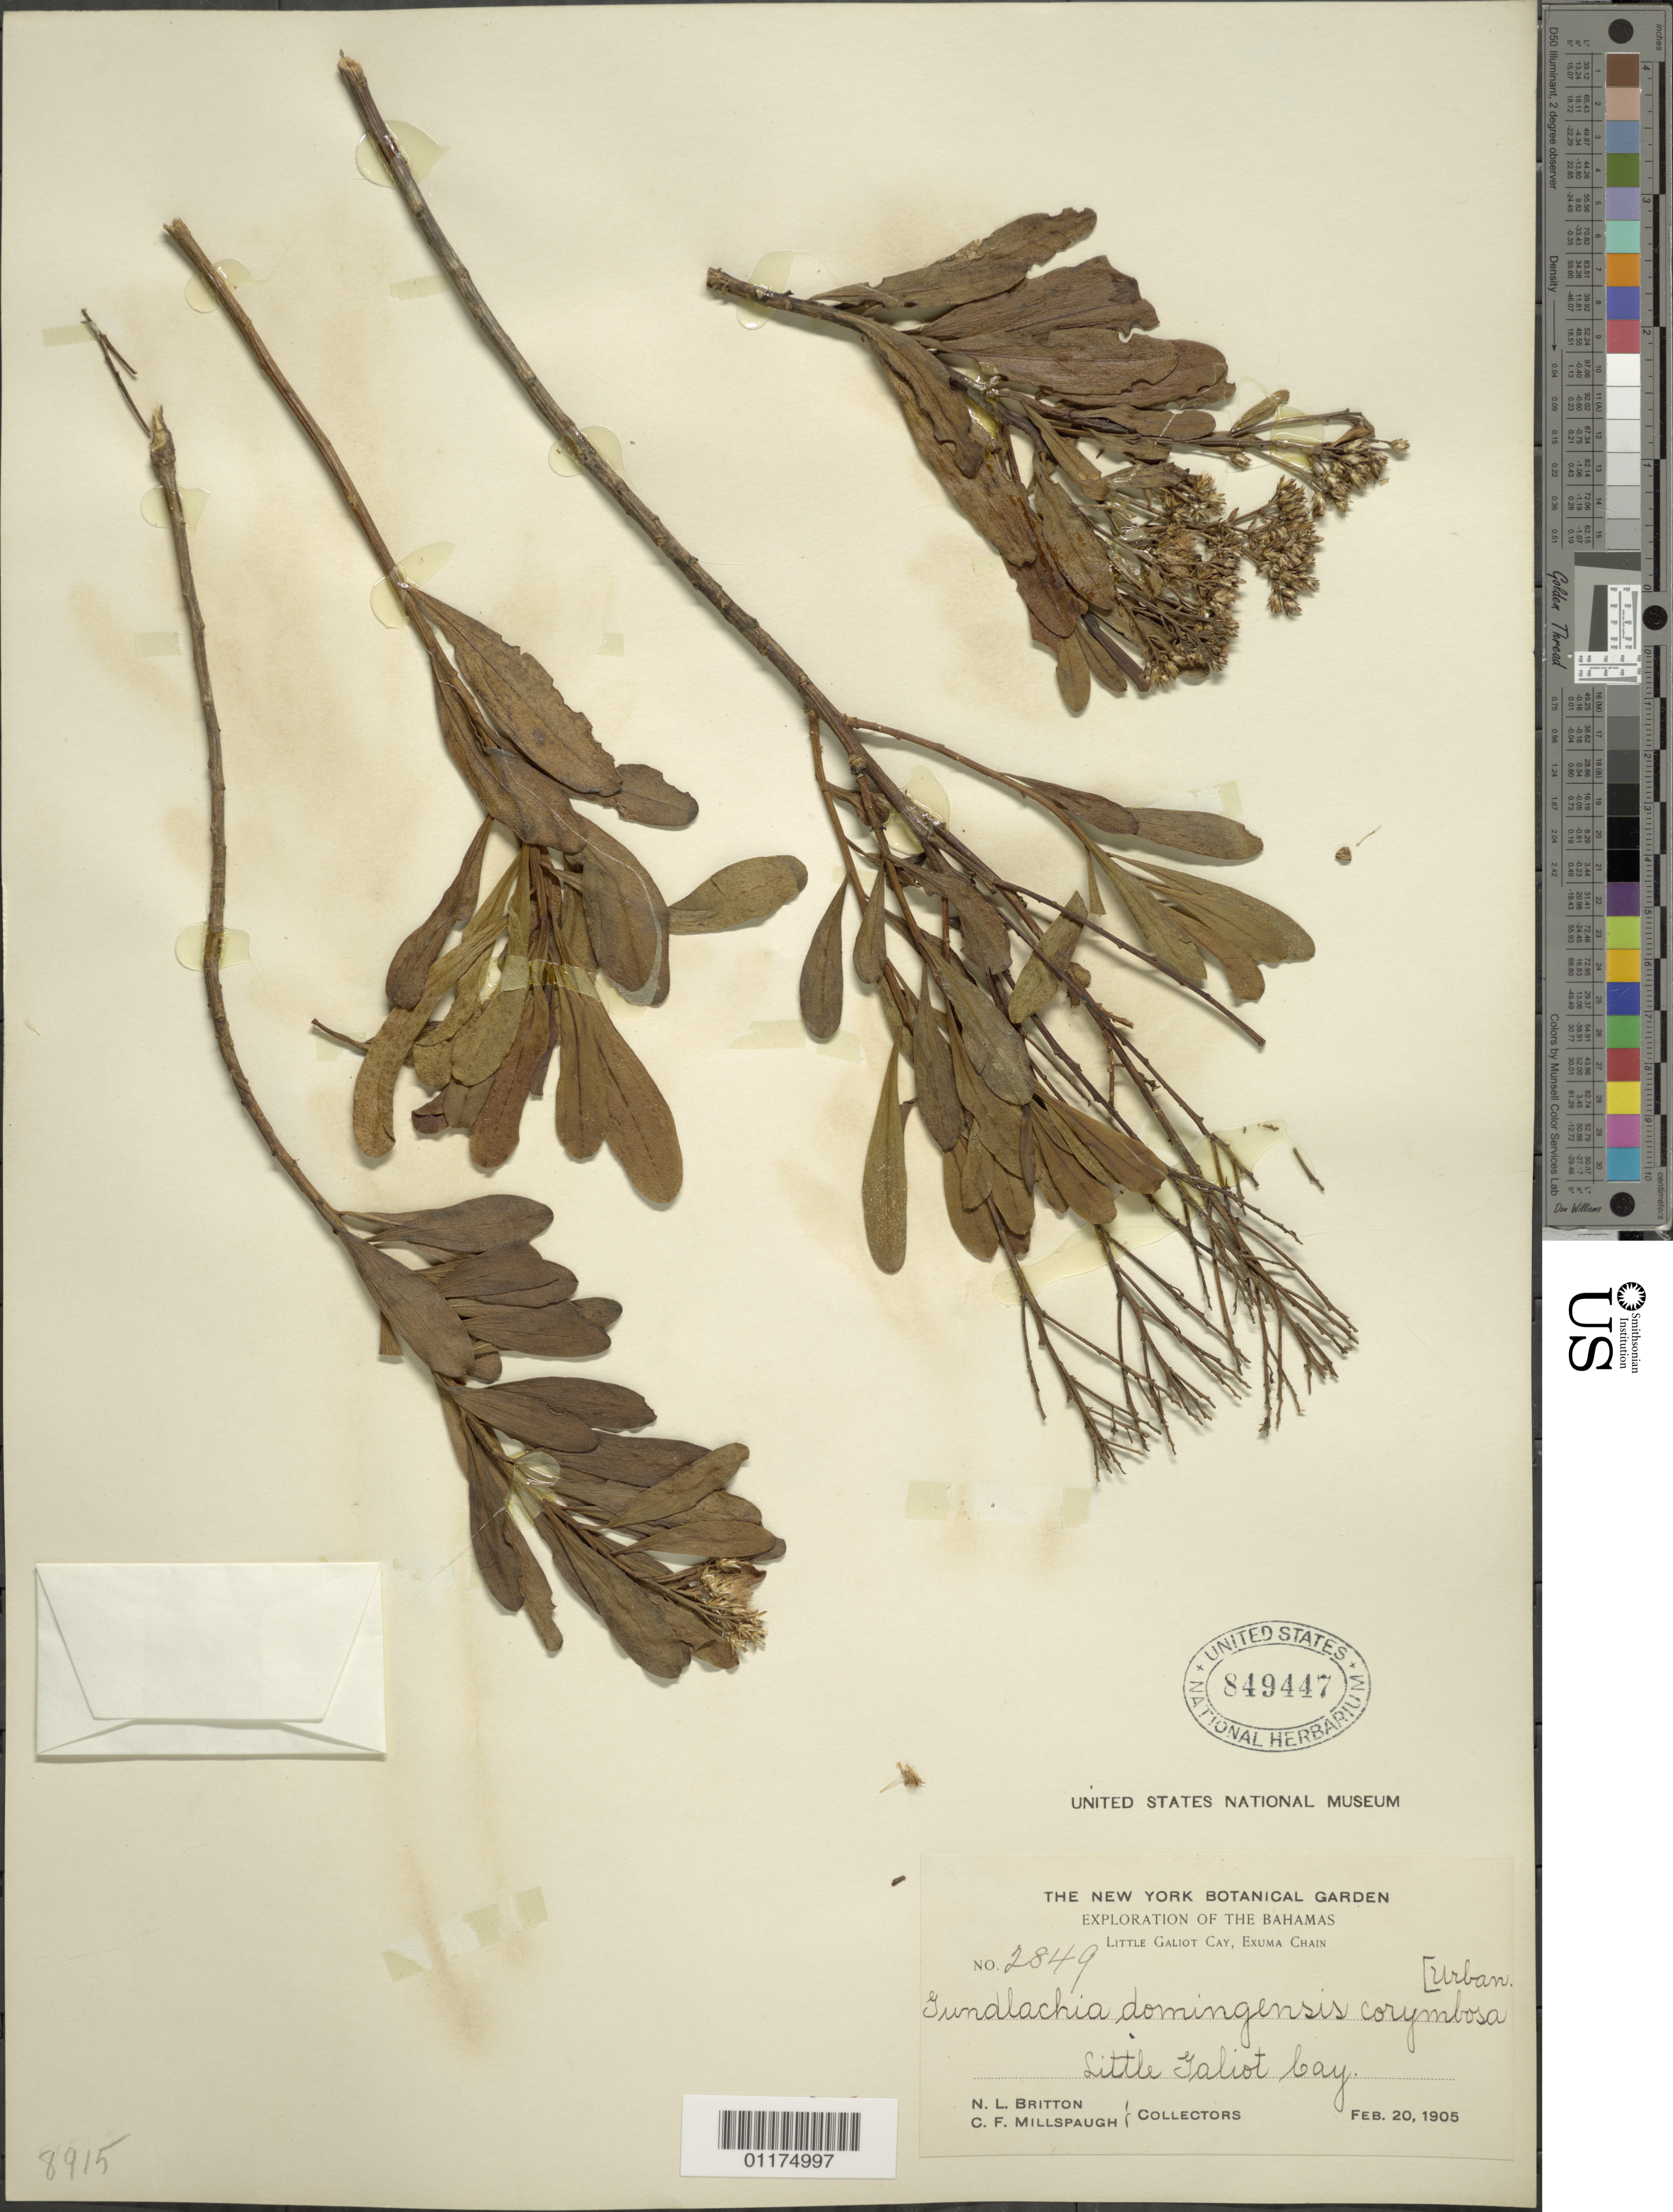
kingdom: Plantae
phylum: Tracheophyta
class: Magnoliopsida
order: Asterales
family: Asteraceae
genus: Gundlachia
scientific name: Gundlachia corymbosa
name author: (Urb.) Britton ex Bold.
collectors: N. Britton & C. F. Millspaugh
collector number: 2849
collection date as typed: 20 Feb 1905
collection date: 1905-02-20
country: Bahamas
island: Exuma Chain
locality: Little Galiot Cay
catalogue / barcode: US 849447